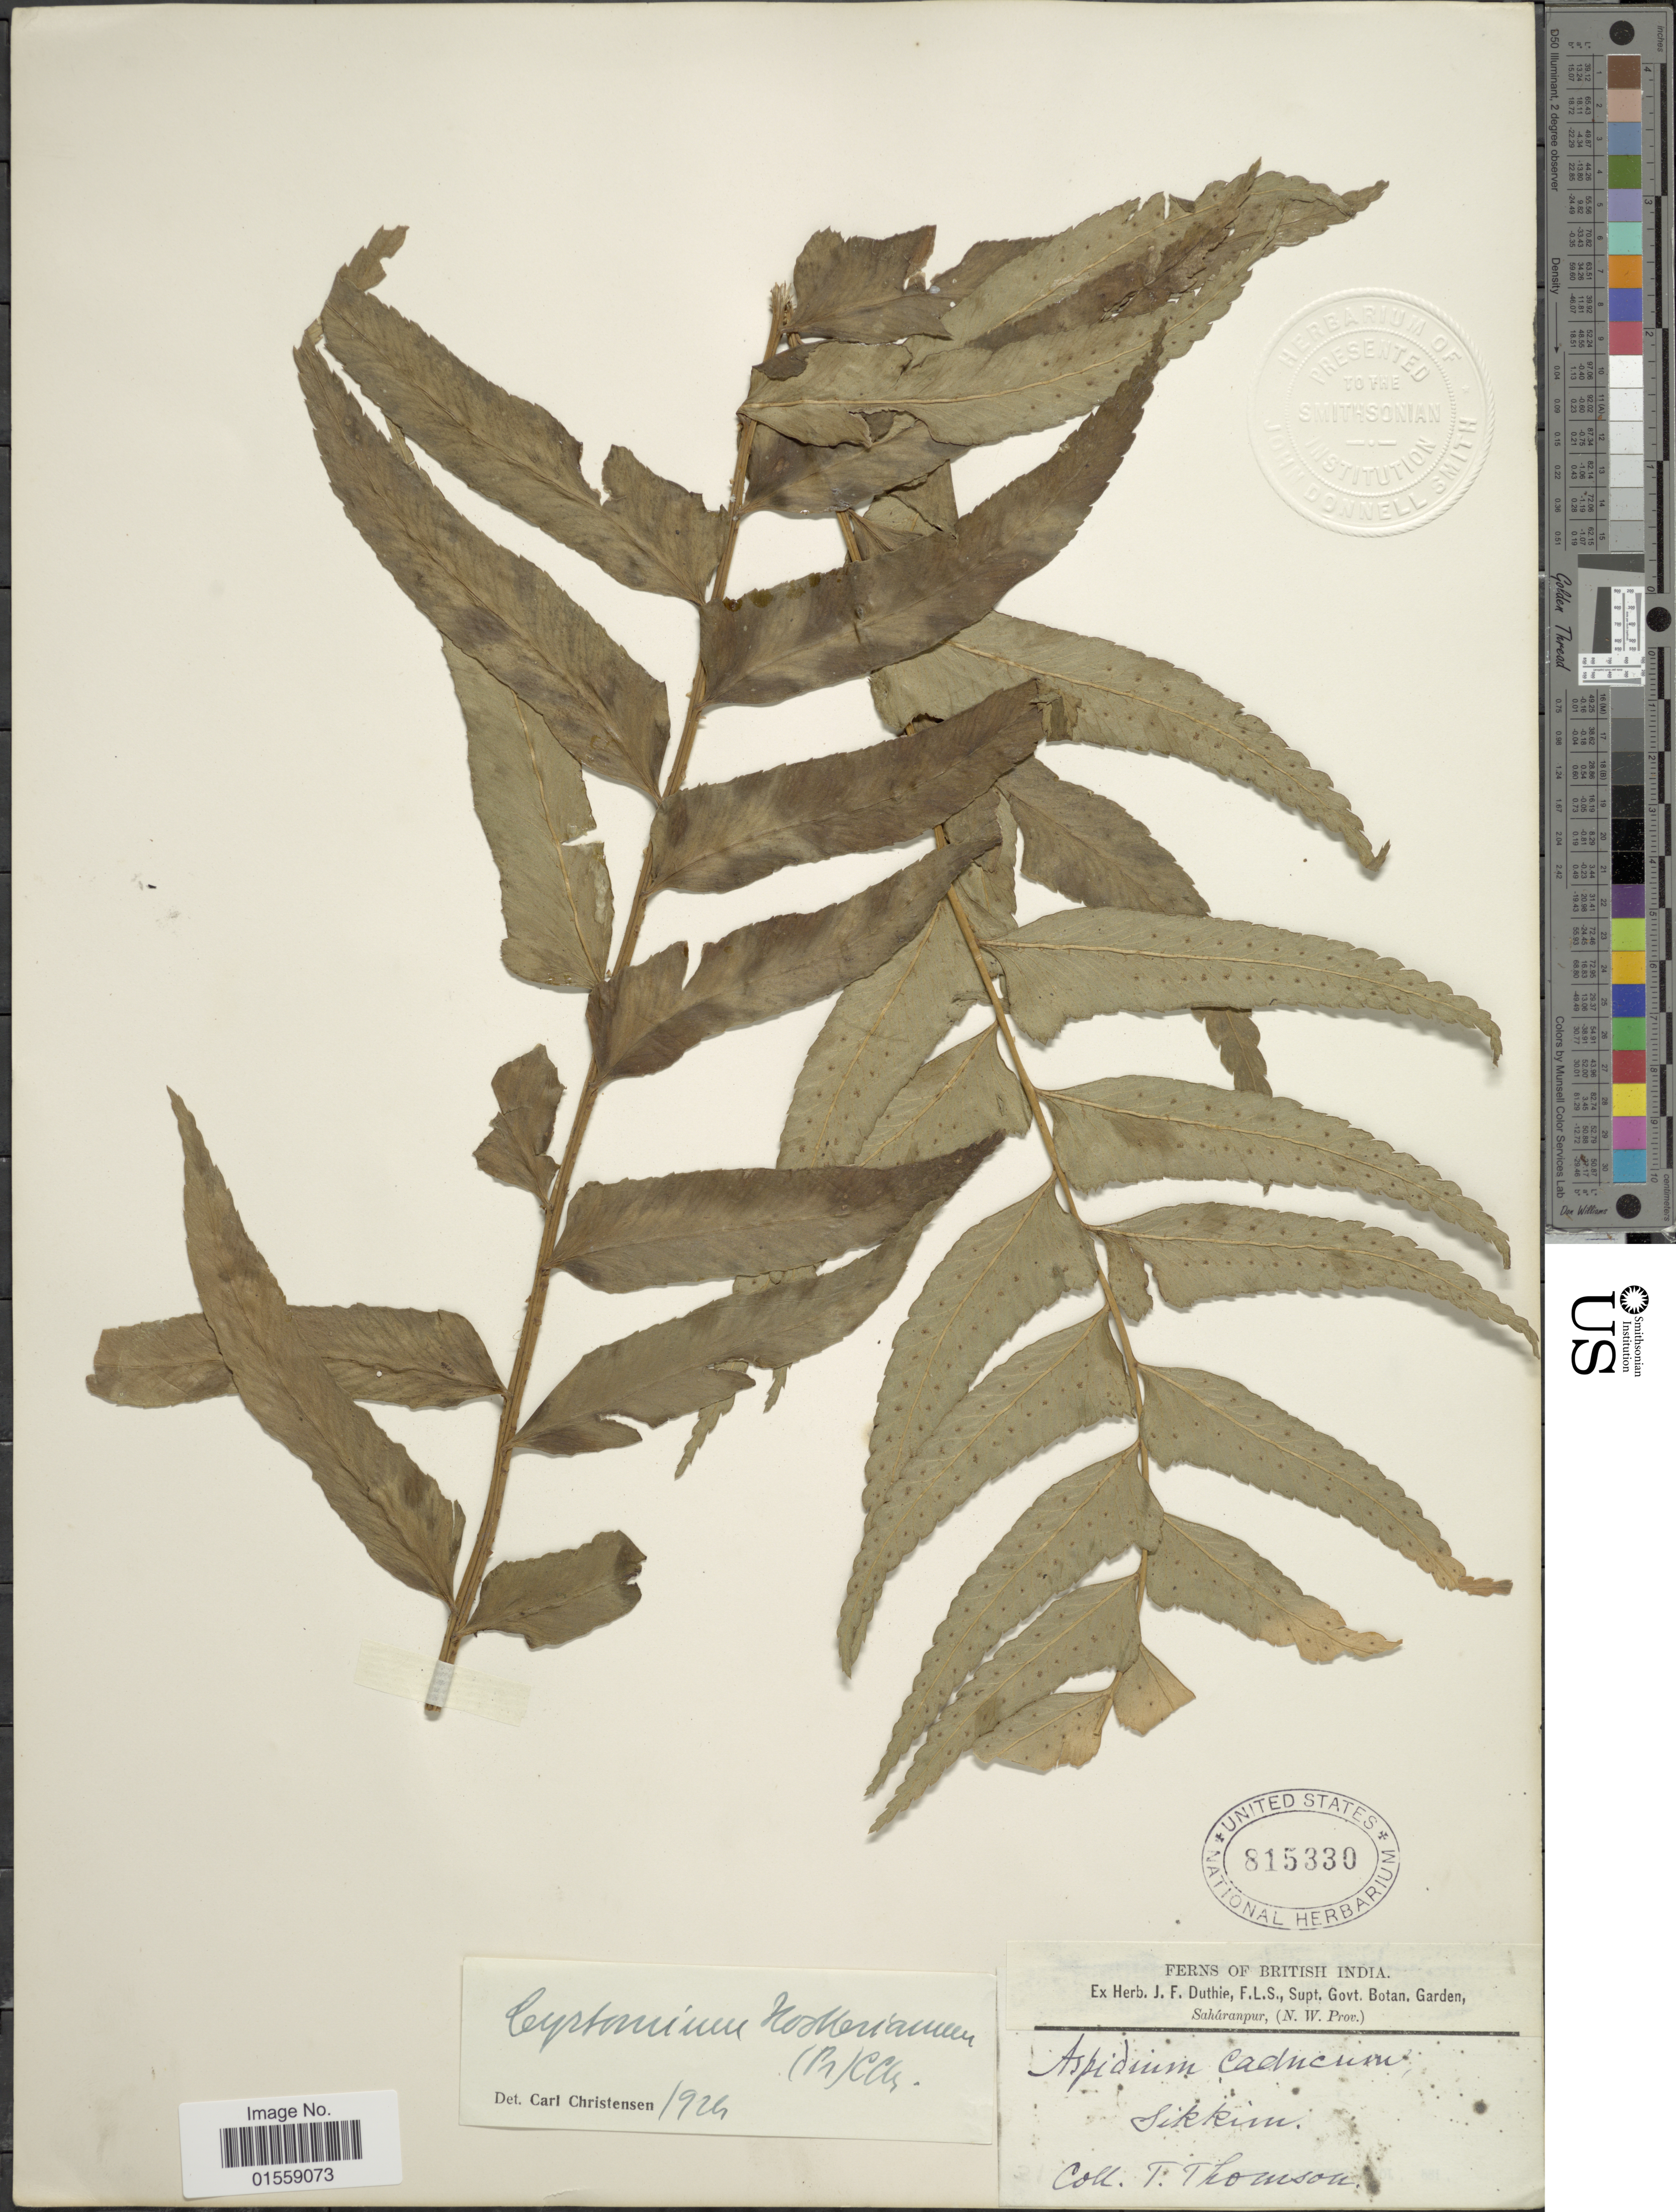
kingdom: Plantae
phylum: Tracheophyta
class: Polypodiopsida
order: Polypodiales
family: Dryopteridaceae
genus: Polystichum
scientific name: Polystichum hookerianum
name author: (C. Presl) C. Chr.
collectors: T. Thomson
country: India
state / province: Sikkim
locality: British India, Saharanpur (N. W. Prov.).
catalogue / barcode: US 815330